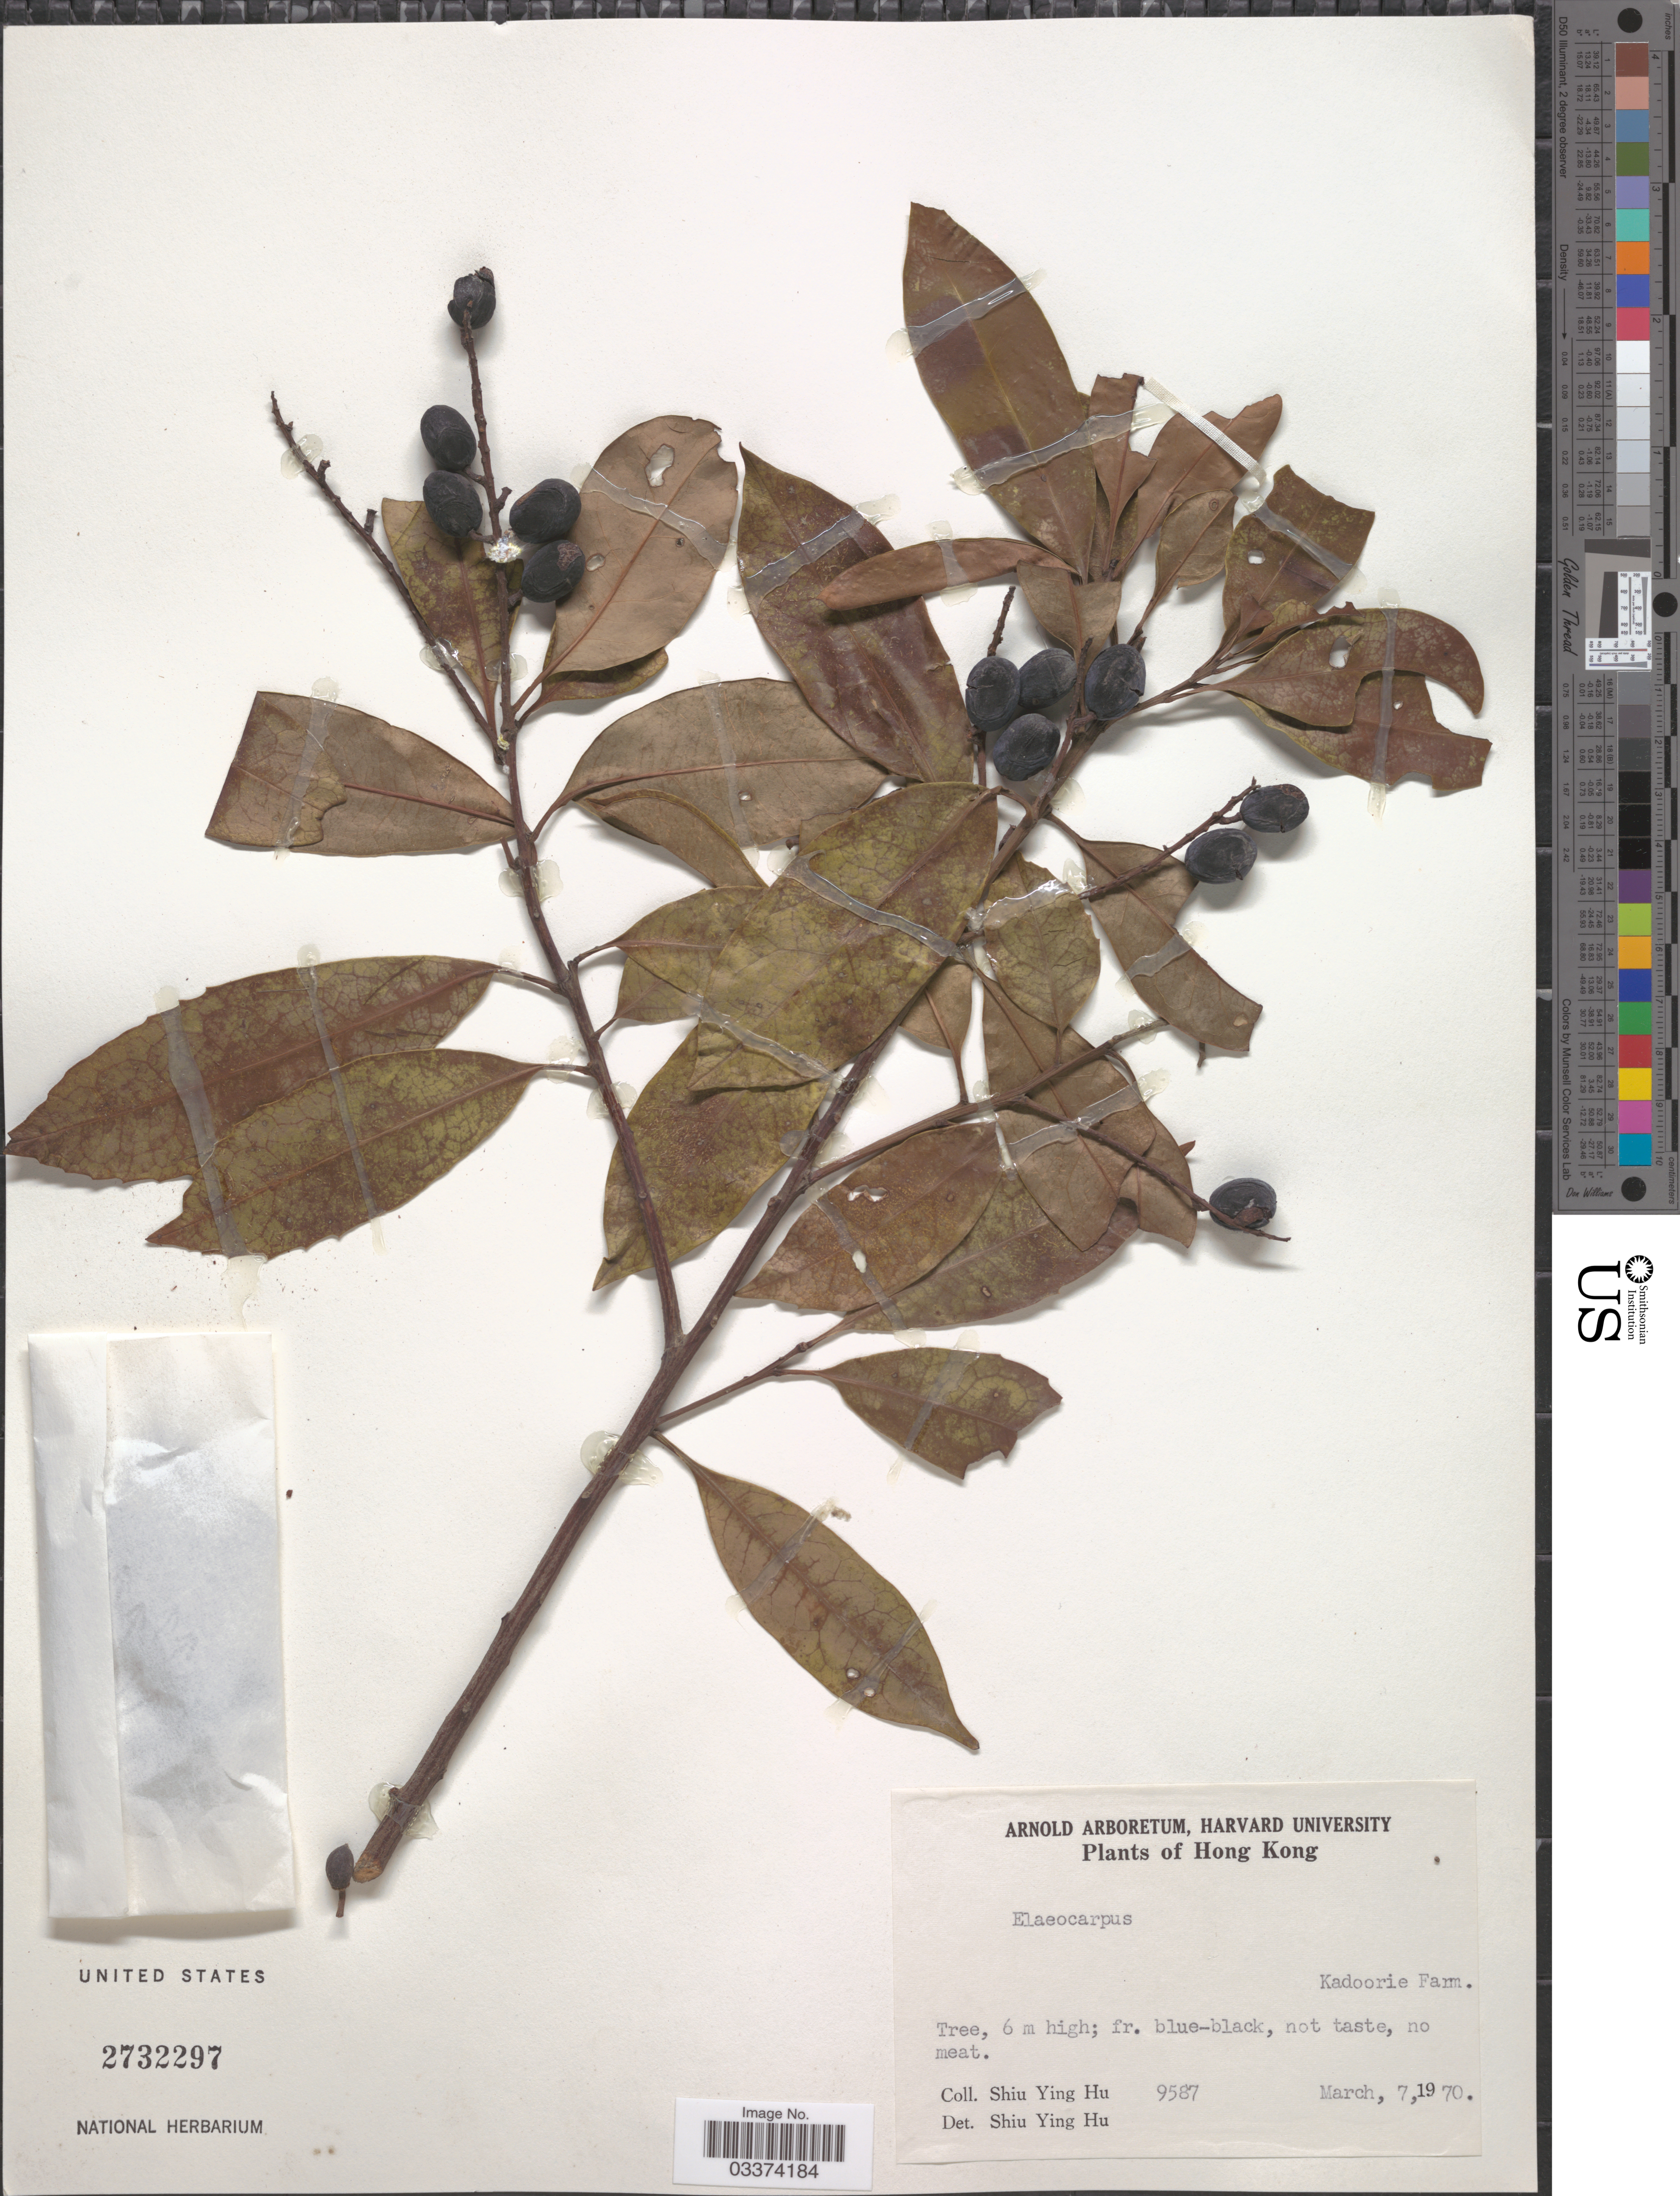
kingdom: Plantae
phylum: Tracheophyta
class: Magnoliopsida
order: Oxalidales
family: Elaeocarpaceae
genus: Elaeocarpus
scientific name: Elaeocarpus sp.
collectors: S. Y. Hu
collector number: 9587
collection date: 1970-03-07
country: China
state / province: Hong Kong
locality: Kadoorie Farm.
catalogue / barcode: US 2732297